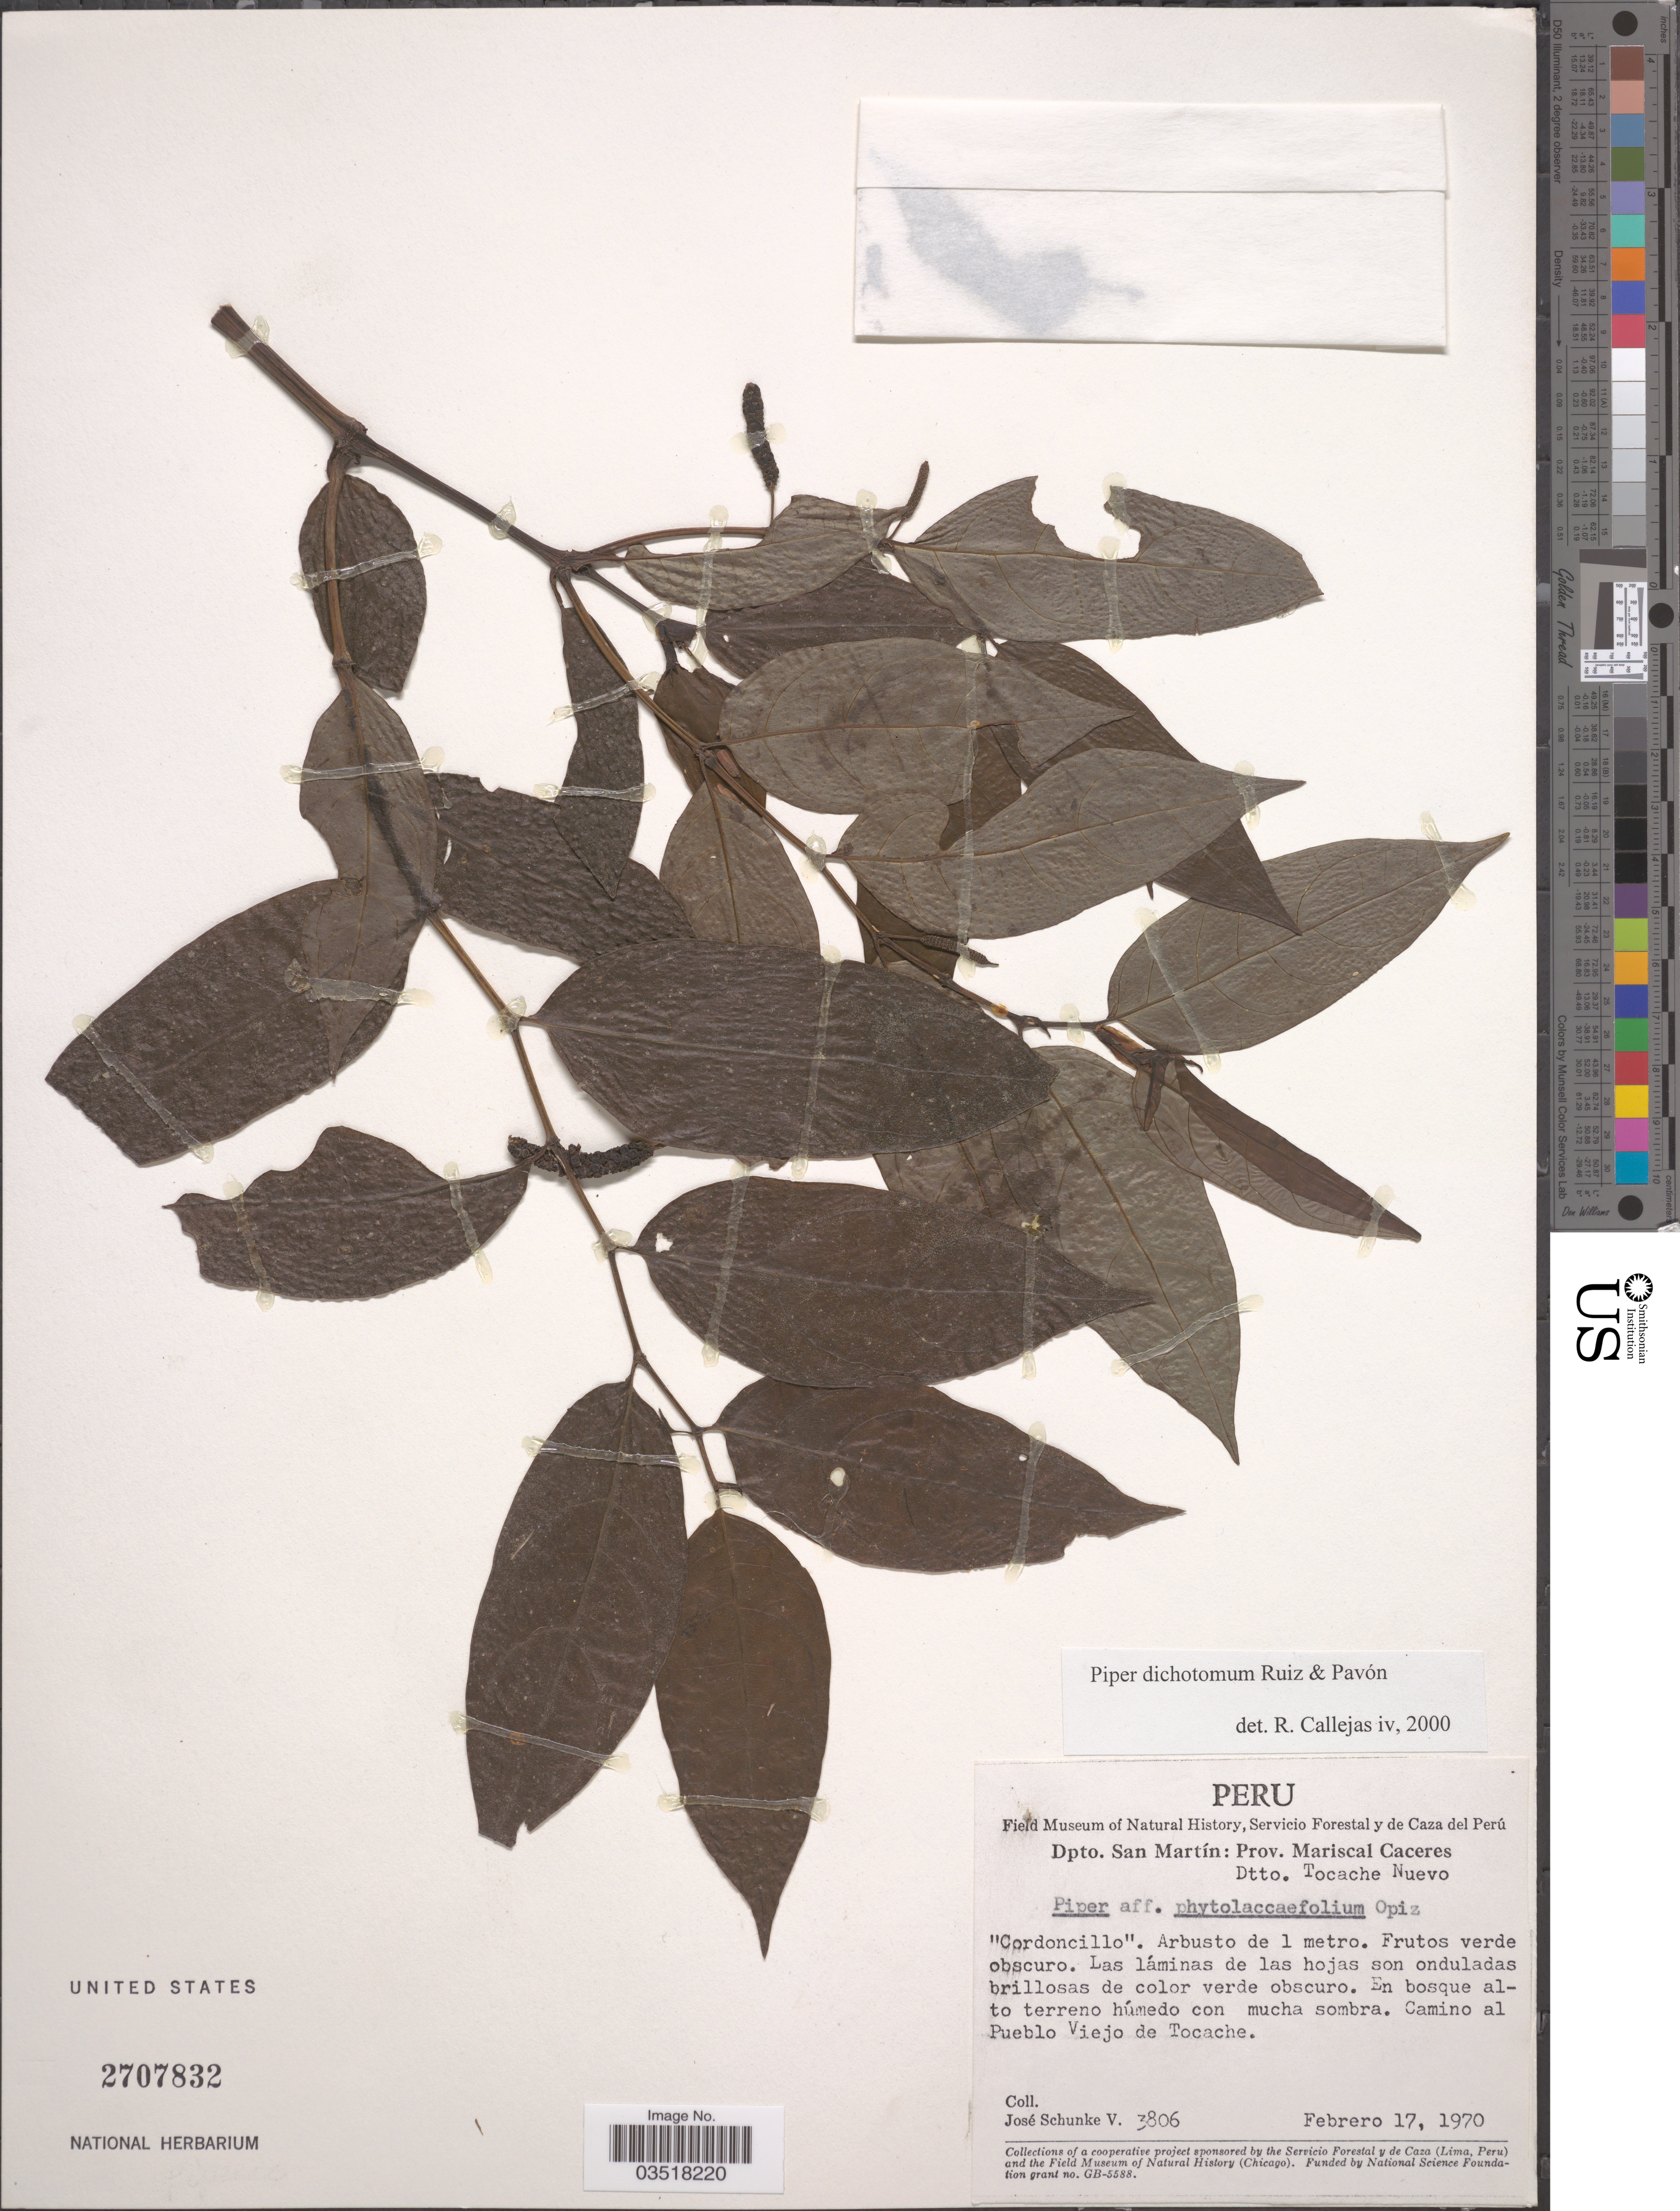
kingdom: Plantae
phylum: Tracheophyta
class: Magnoliopsida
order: Piperales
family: Piperaceae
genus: Piper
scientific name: Piper dichotomum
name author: Ruiz & Pav.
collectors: J. Schunke Vigo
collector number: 3806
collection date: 1970-02-17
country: Peru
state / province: San Martín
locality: Dpto. San Martín: Prov.: Mariscal Caceres. Dtto. Tocache Nuevo. Camino al Pueblo Viejo de Tocache.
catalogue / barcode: US 2707832